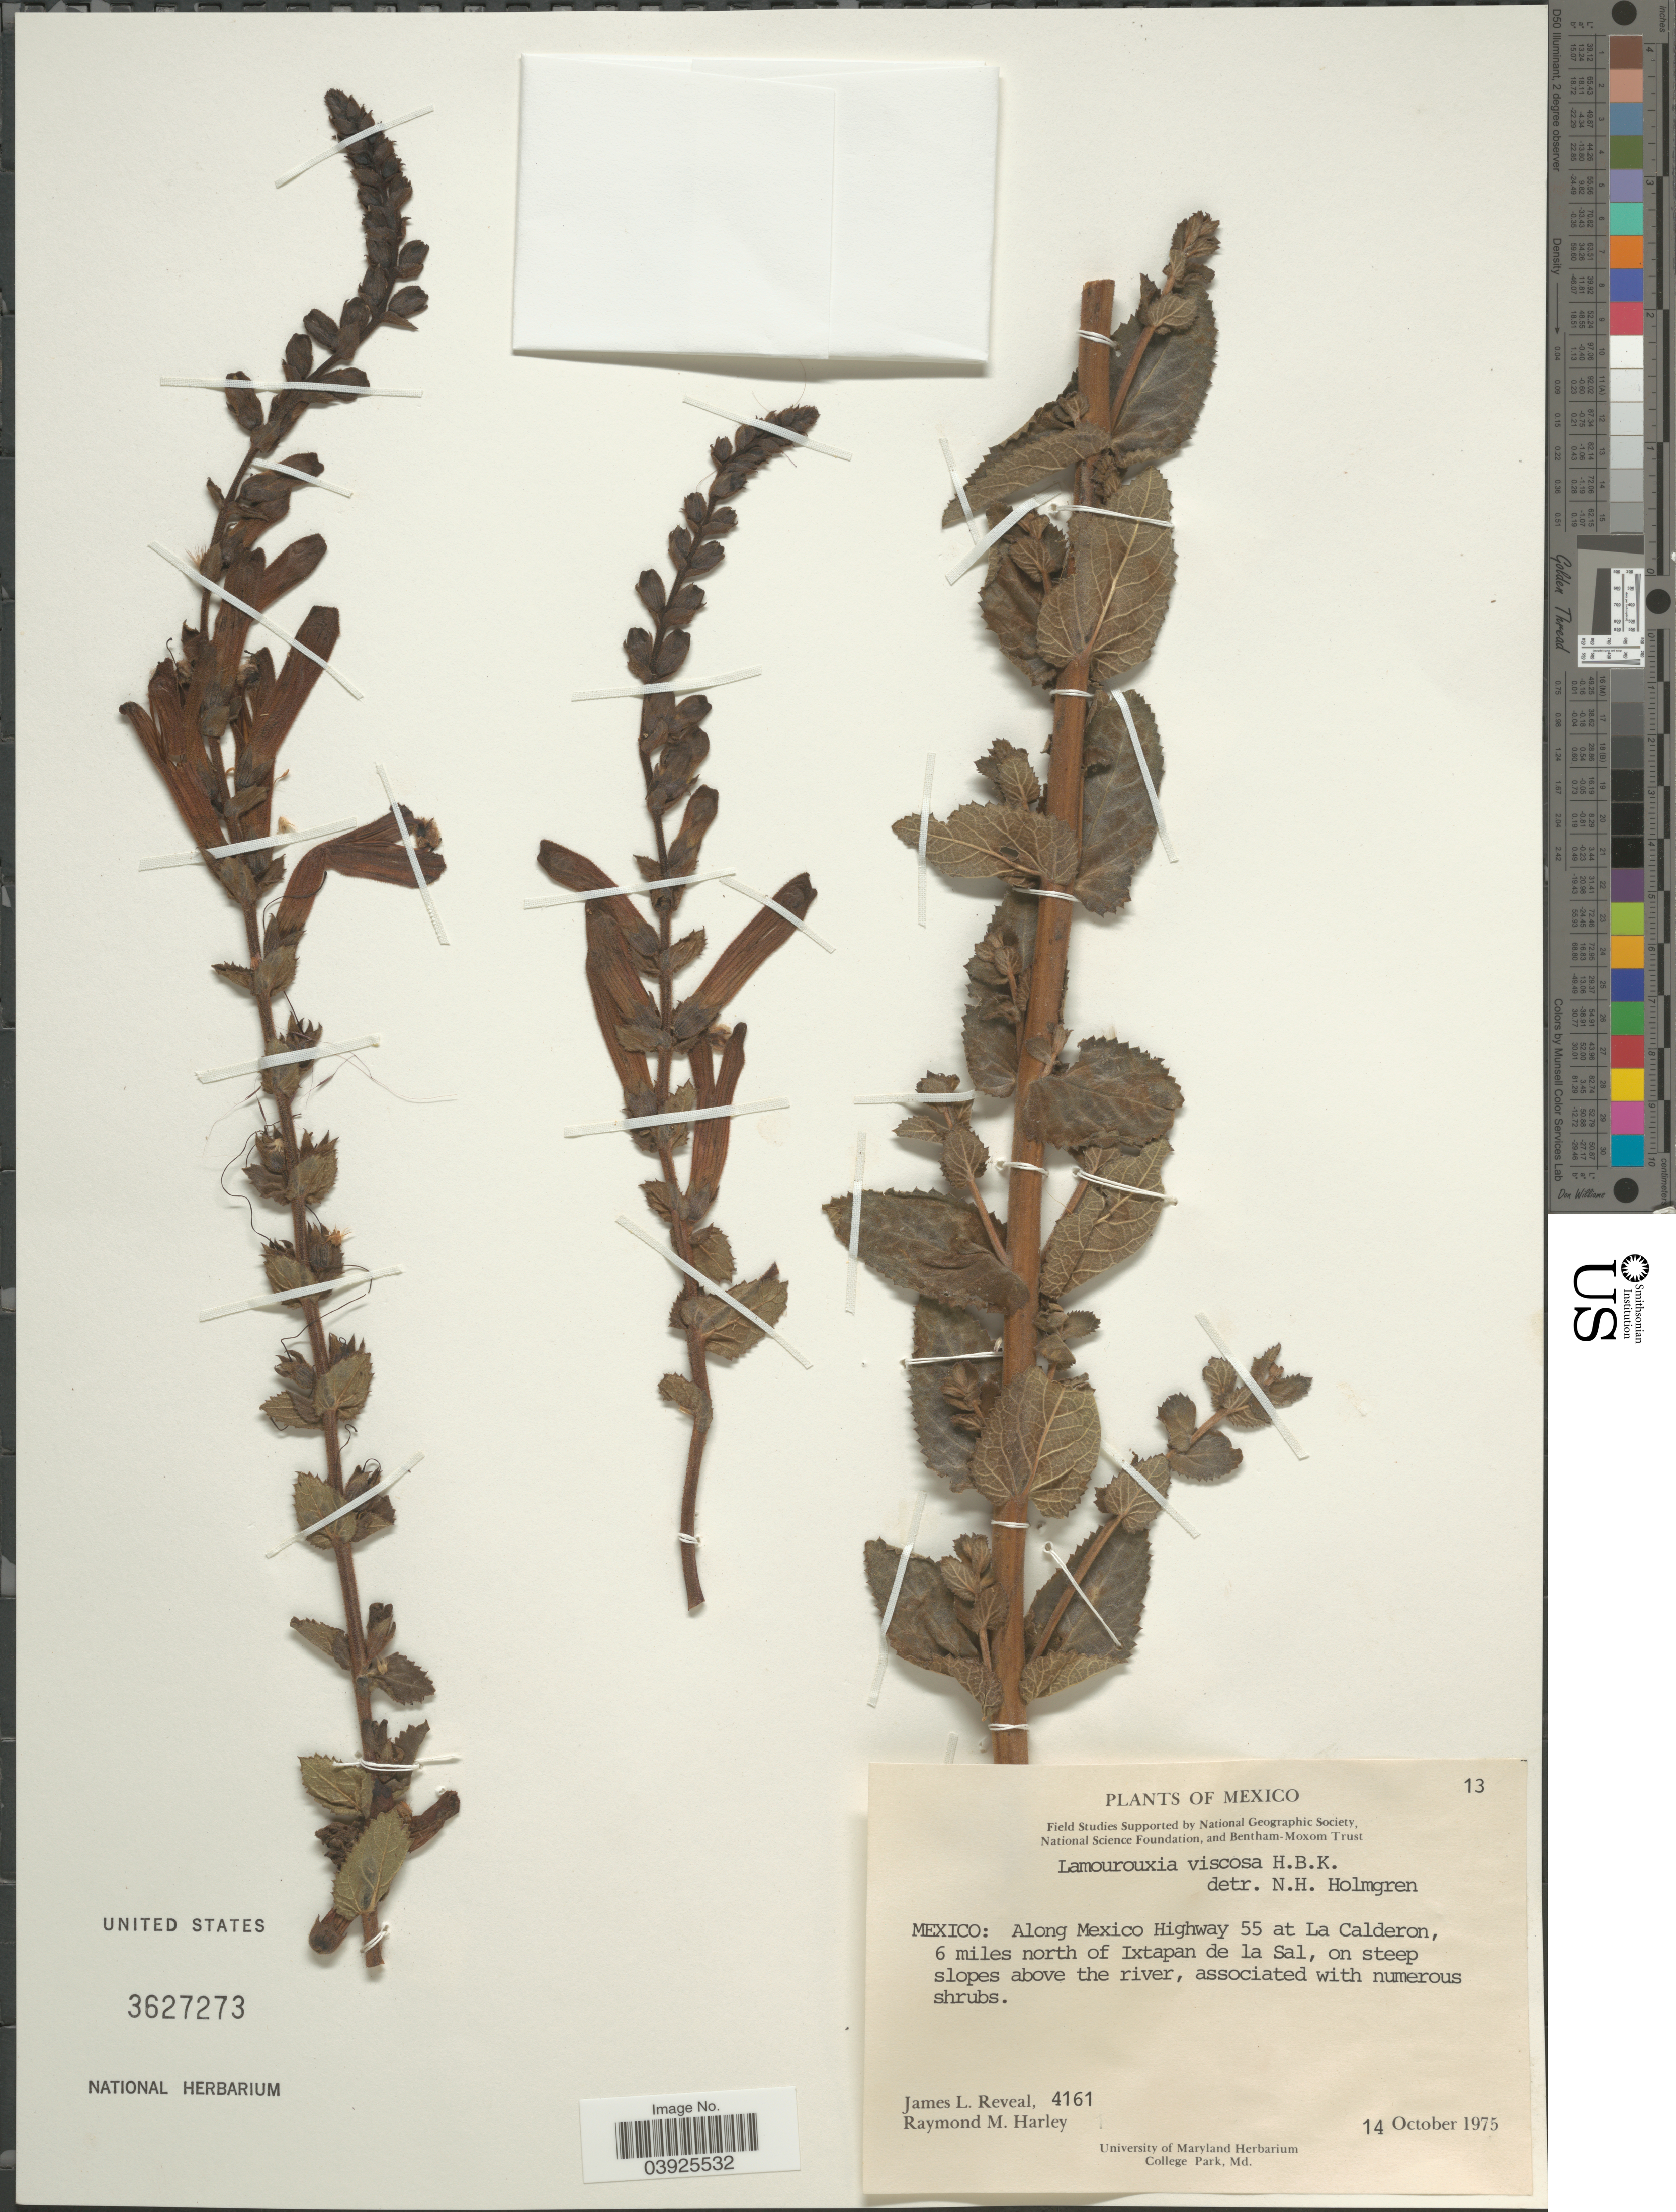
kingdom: Plantae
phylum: Tracheophyta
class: Magnoliopsida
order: Lamiales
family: Orobanchaceae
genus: Lamourouxia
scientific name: Lamourouxia viscosa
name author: Kunth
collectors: J. L. Reveal & R. M. Harley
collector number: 4161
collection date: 1975-10-14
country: Mexico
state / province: México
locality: Along Mexico Highway 55 at La Calderon, 6 miles north of Ixtapan de la Sal, on steep slopes above the river.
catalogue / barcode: US 3627273